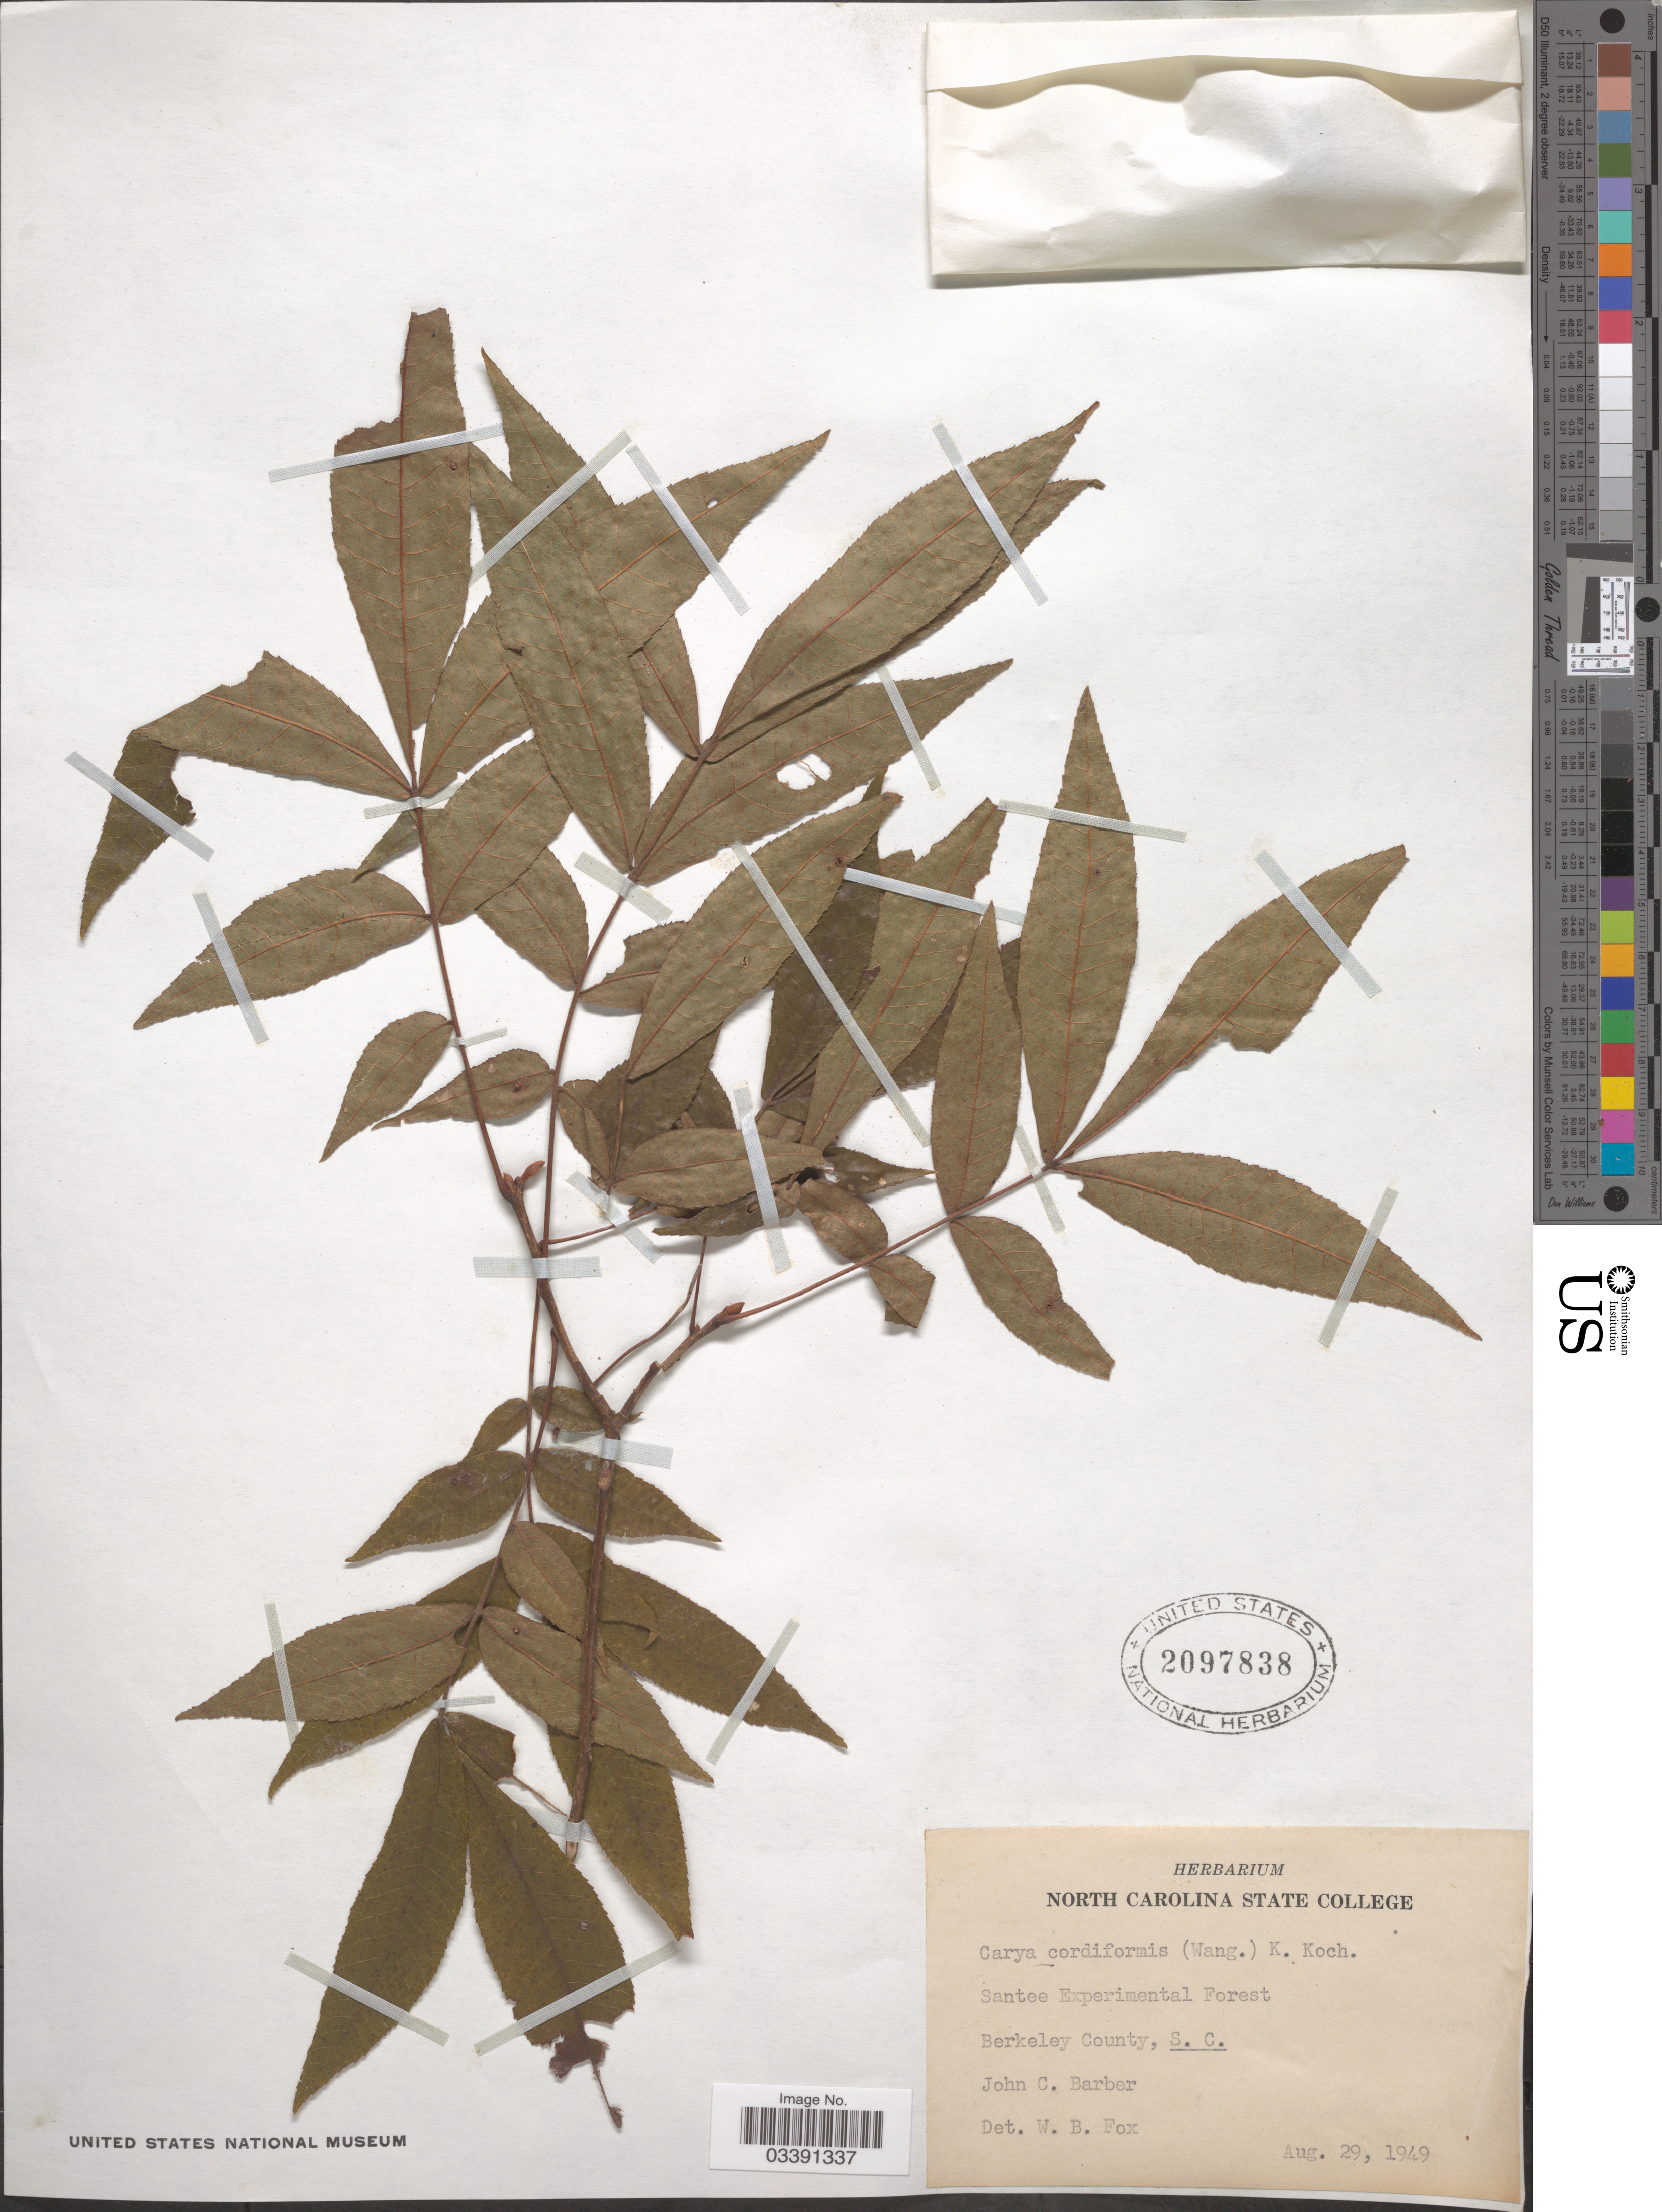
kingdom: Plantae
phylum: Tracheophyta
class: Magnoliopsida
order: Fagales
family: Juglandaceae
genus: Carya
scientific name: Carya cordiformis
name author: (Wangenh.) K. Koch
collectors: J. Barber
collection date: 1949-08-29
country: United States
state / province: South Carolina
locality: Santee Experimental Forest, Berkeley County.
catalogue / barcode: US 2097838